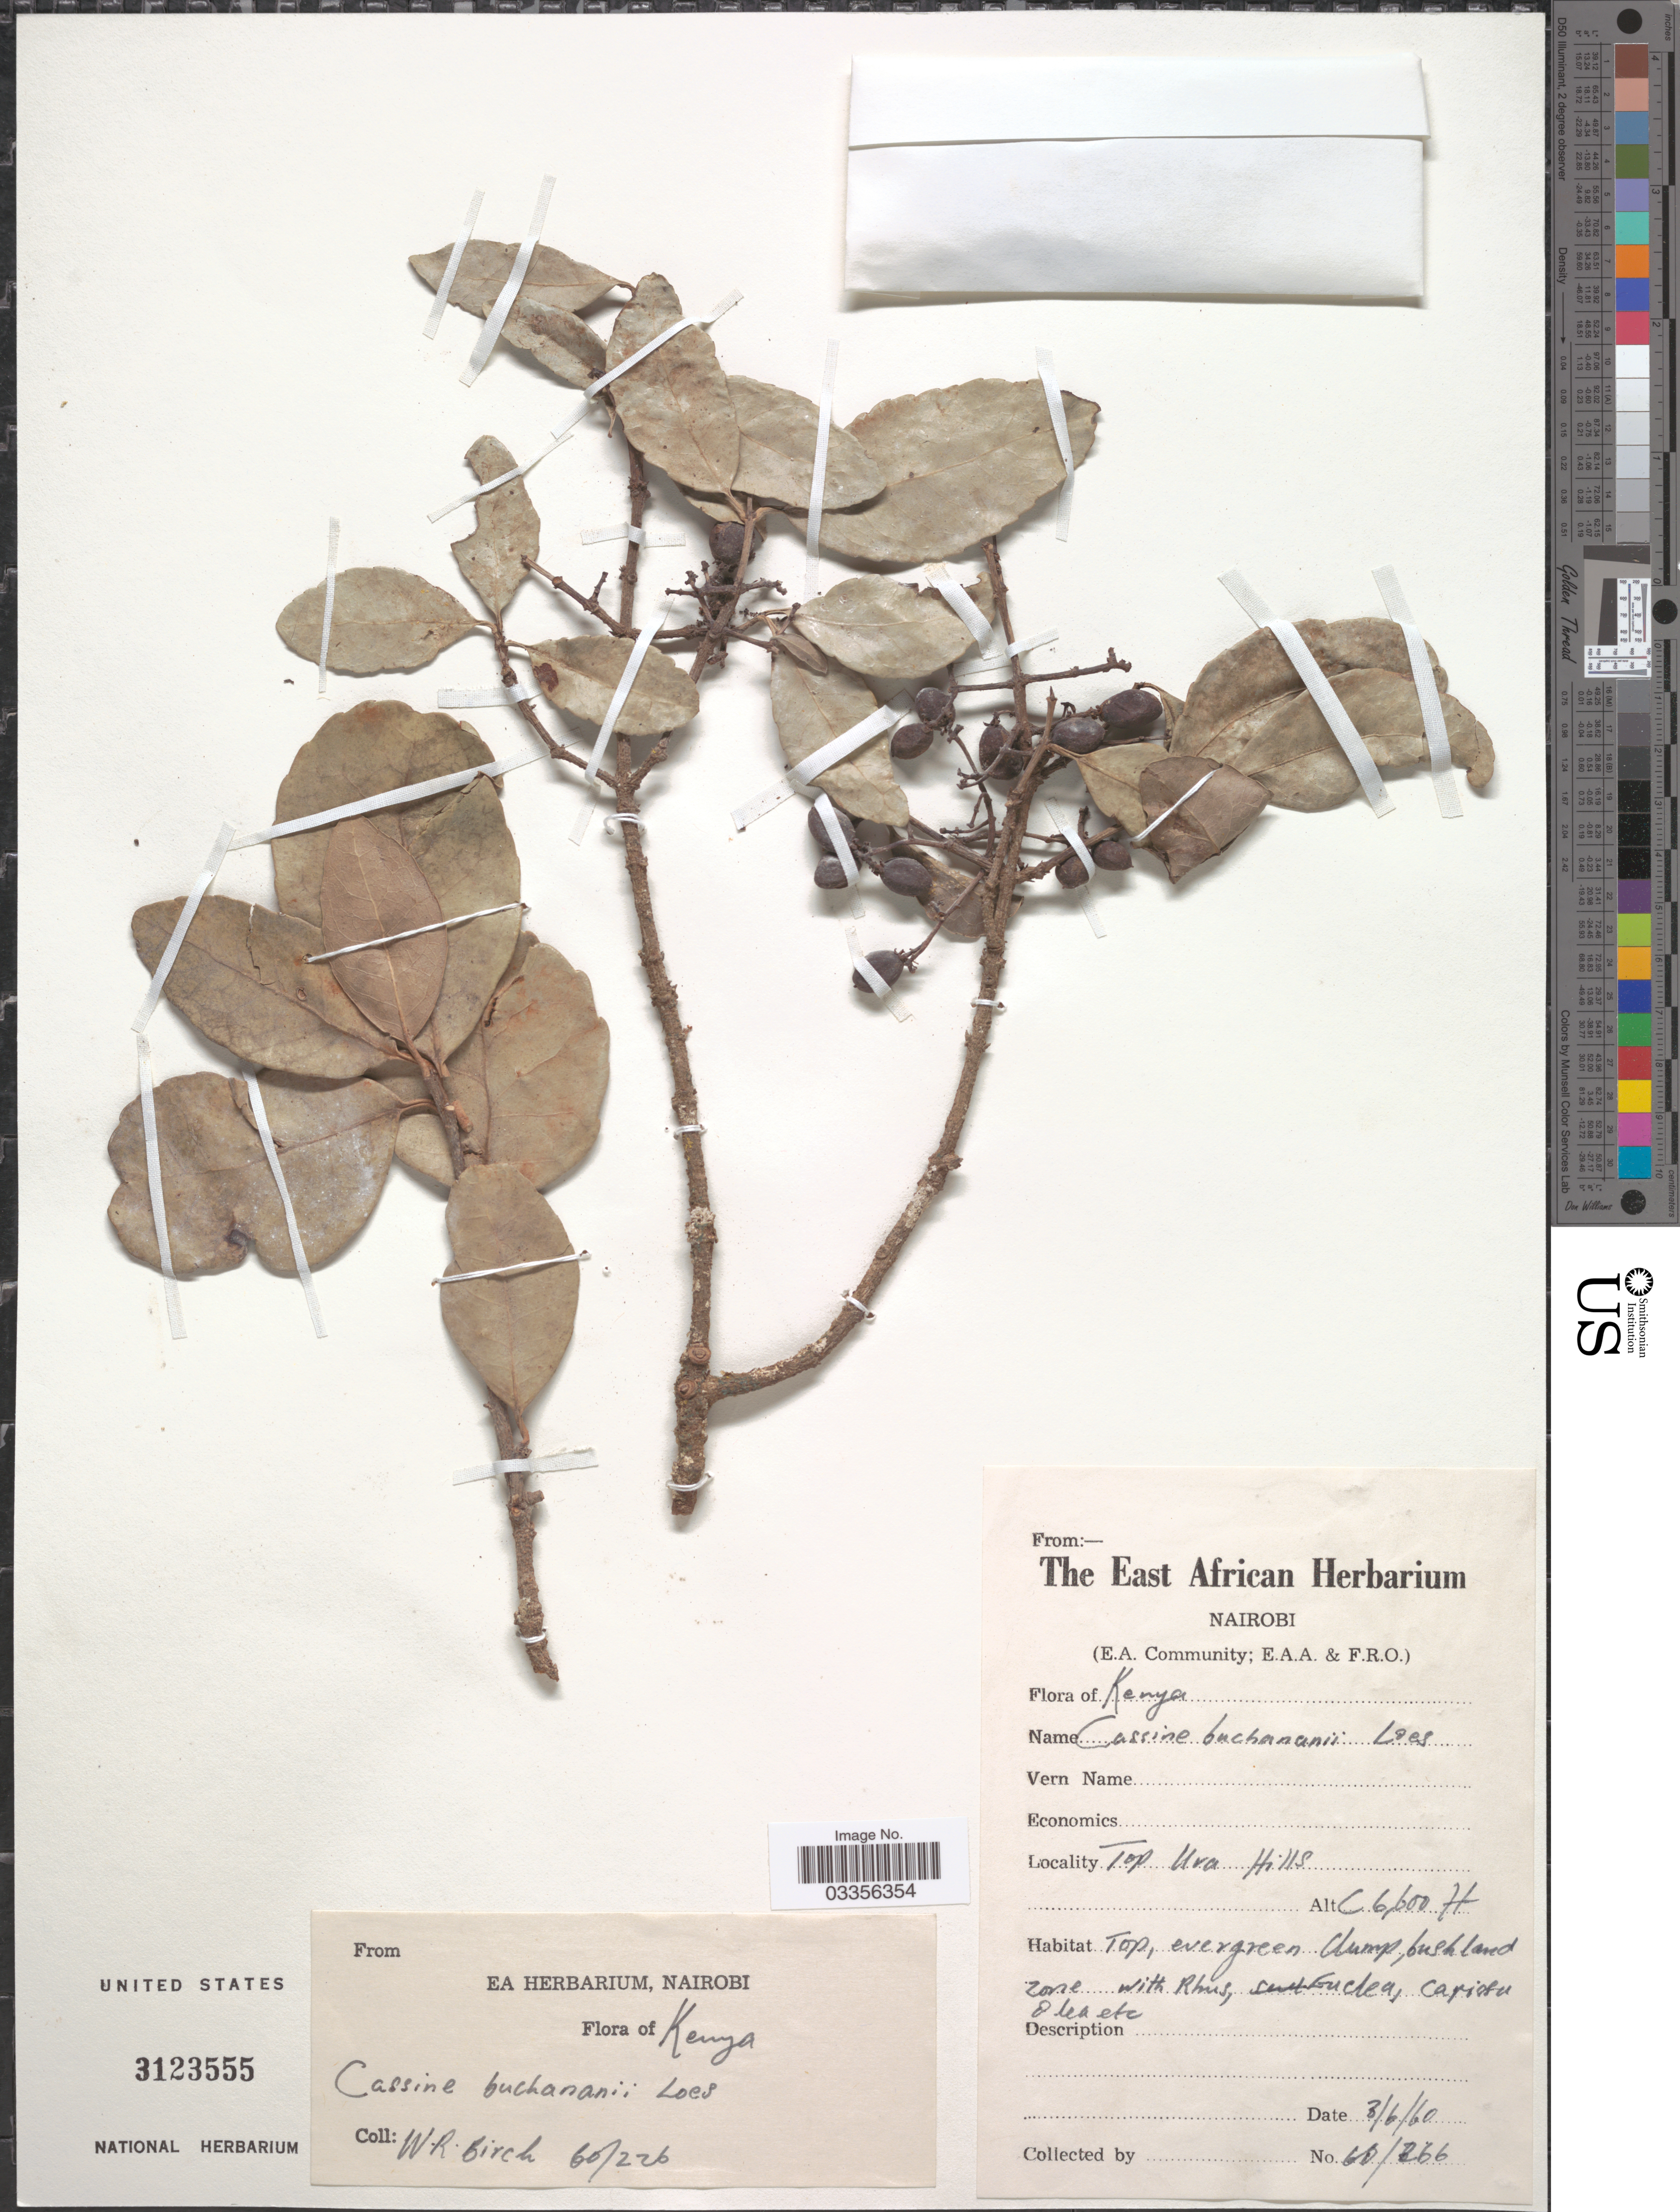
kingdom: Plantae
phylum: Tracheophyta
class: Magnoliopsida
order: Celastrales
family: Celastraceae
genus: Elaeodendron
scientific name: Elaeodendron buchananii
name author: (Loes.) Loes.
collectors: W. Birch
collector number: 60/226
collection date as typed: Transcribed d/m/y: 3/6/60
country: Kenya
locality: Top Uva Hills.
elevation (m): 2012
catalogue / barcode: US 3123555